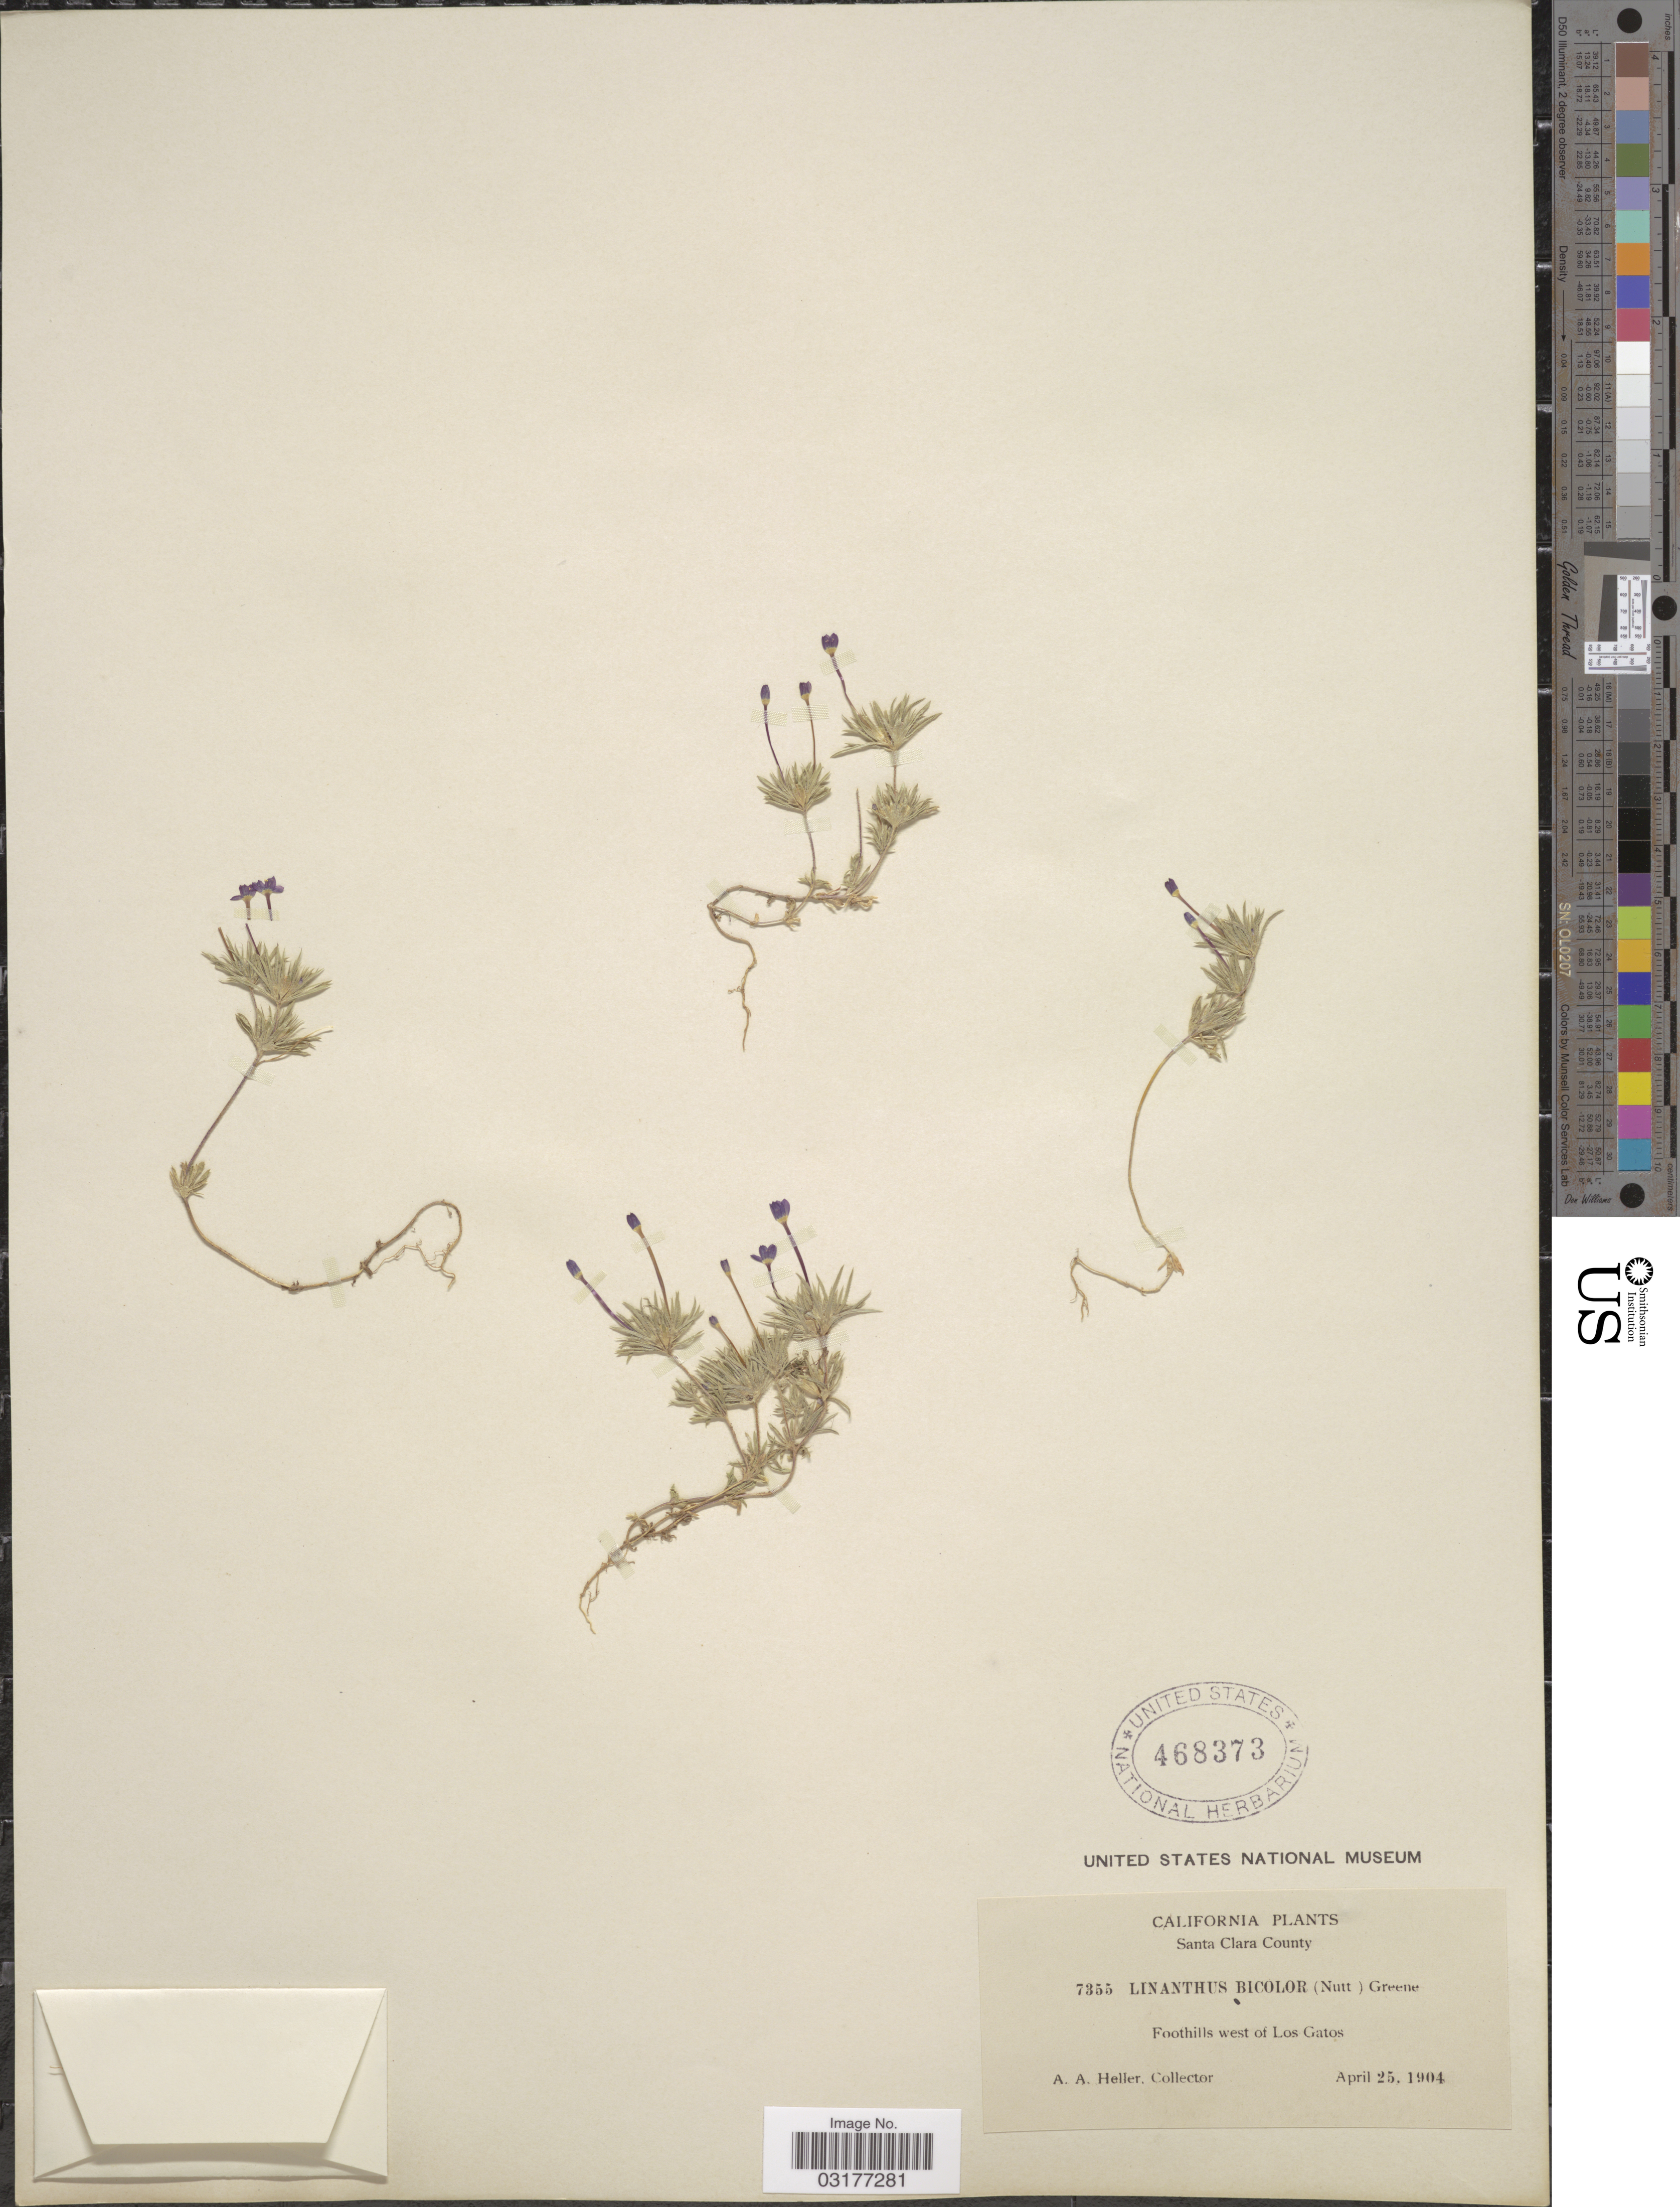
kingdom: Plantae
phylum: Tracheophyta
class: Magnoliopsida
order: Ericales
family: Polemoniaceae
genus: Leptosiphon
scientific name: Leptosiphon bicolor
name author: Nutt.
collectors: A. A. Heller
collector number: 7355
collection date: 1904-04-25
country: United States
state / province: California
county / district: Santa Clara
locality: Santa Clara County. Foothills west of Los Gatos.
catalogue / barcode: US 468373